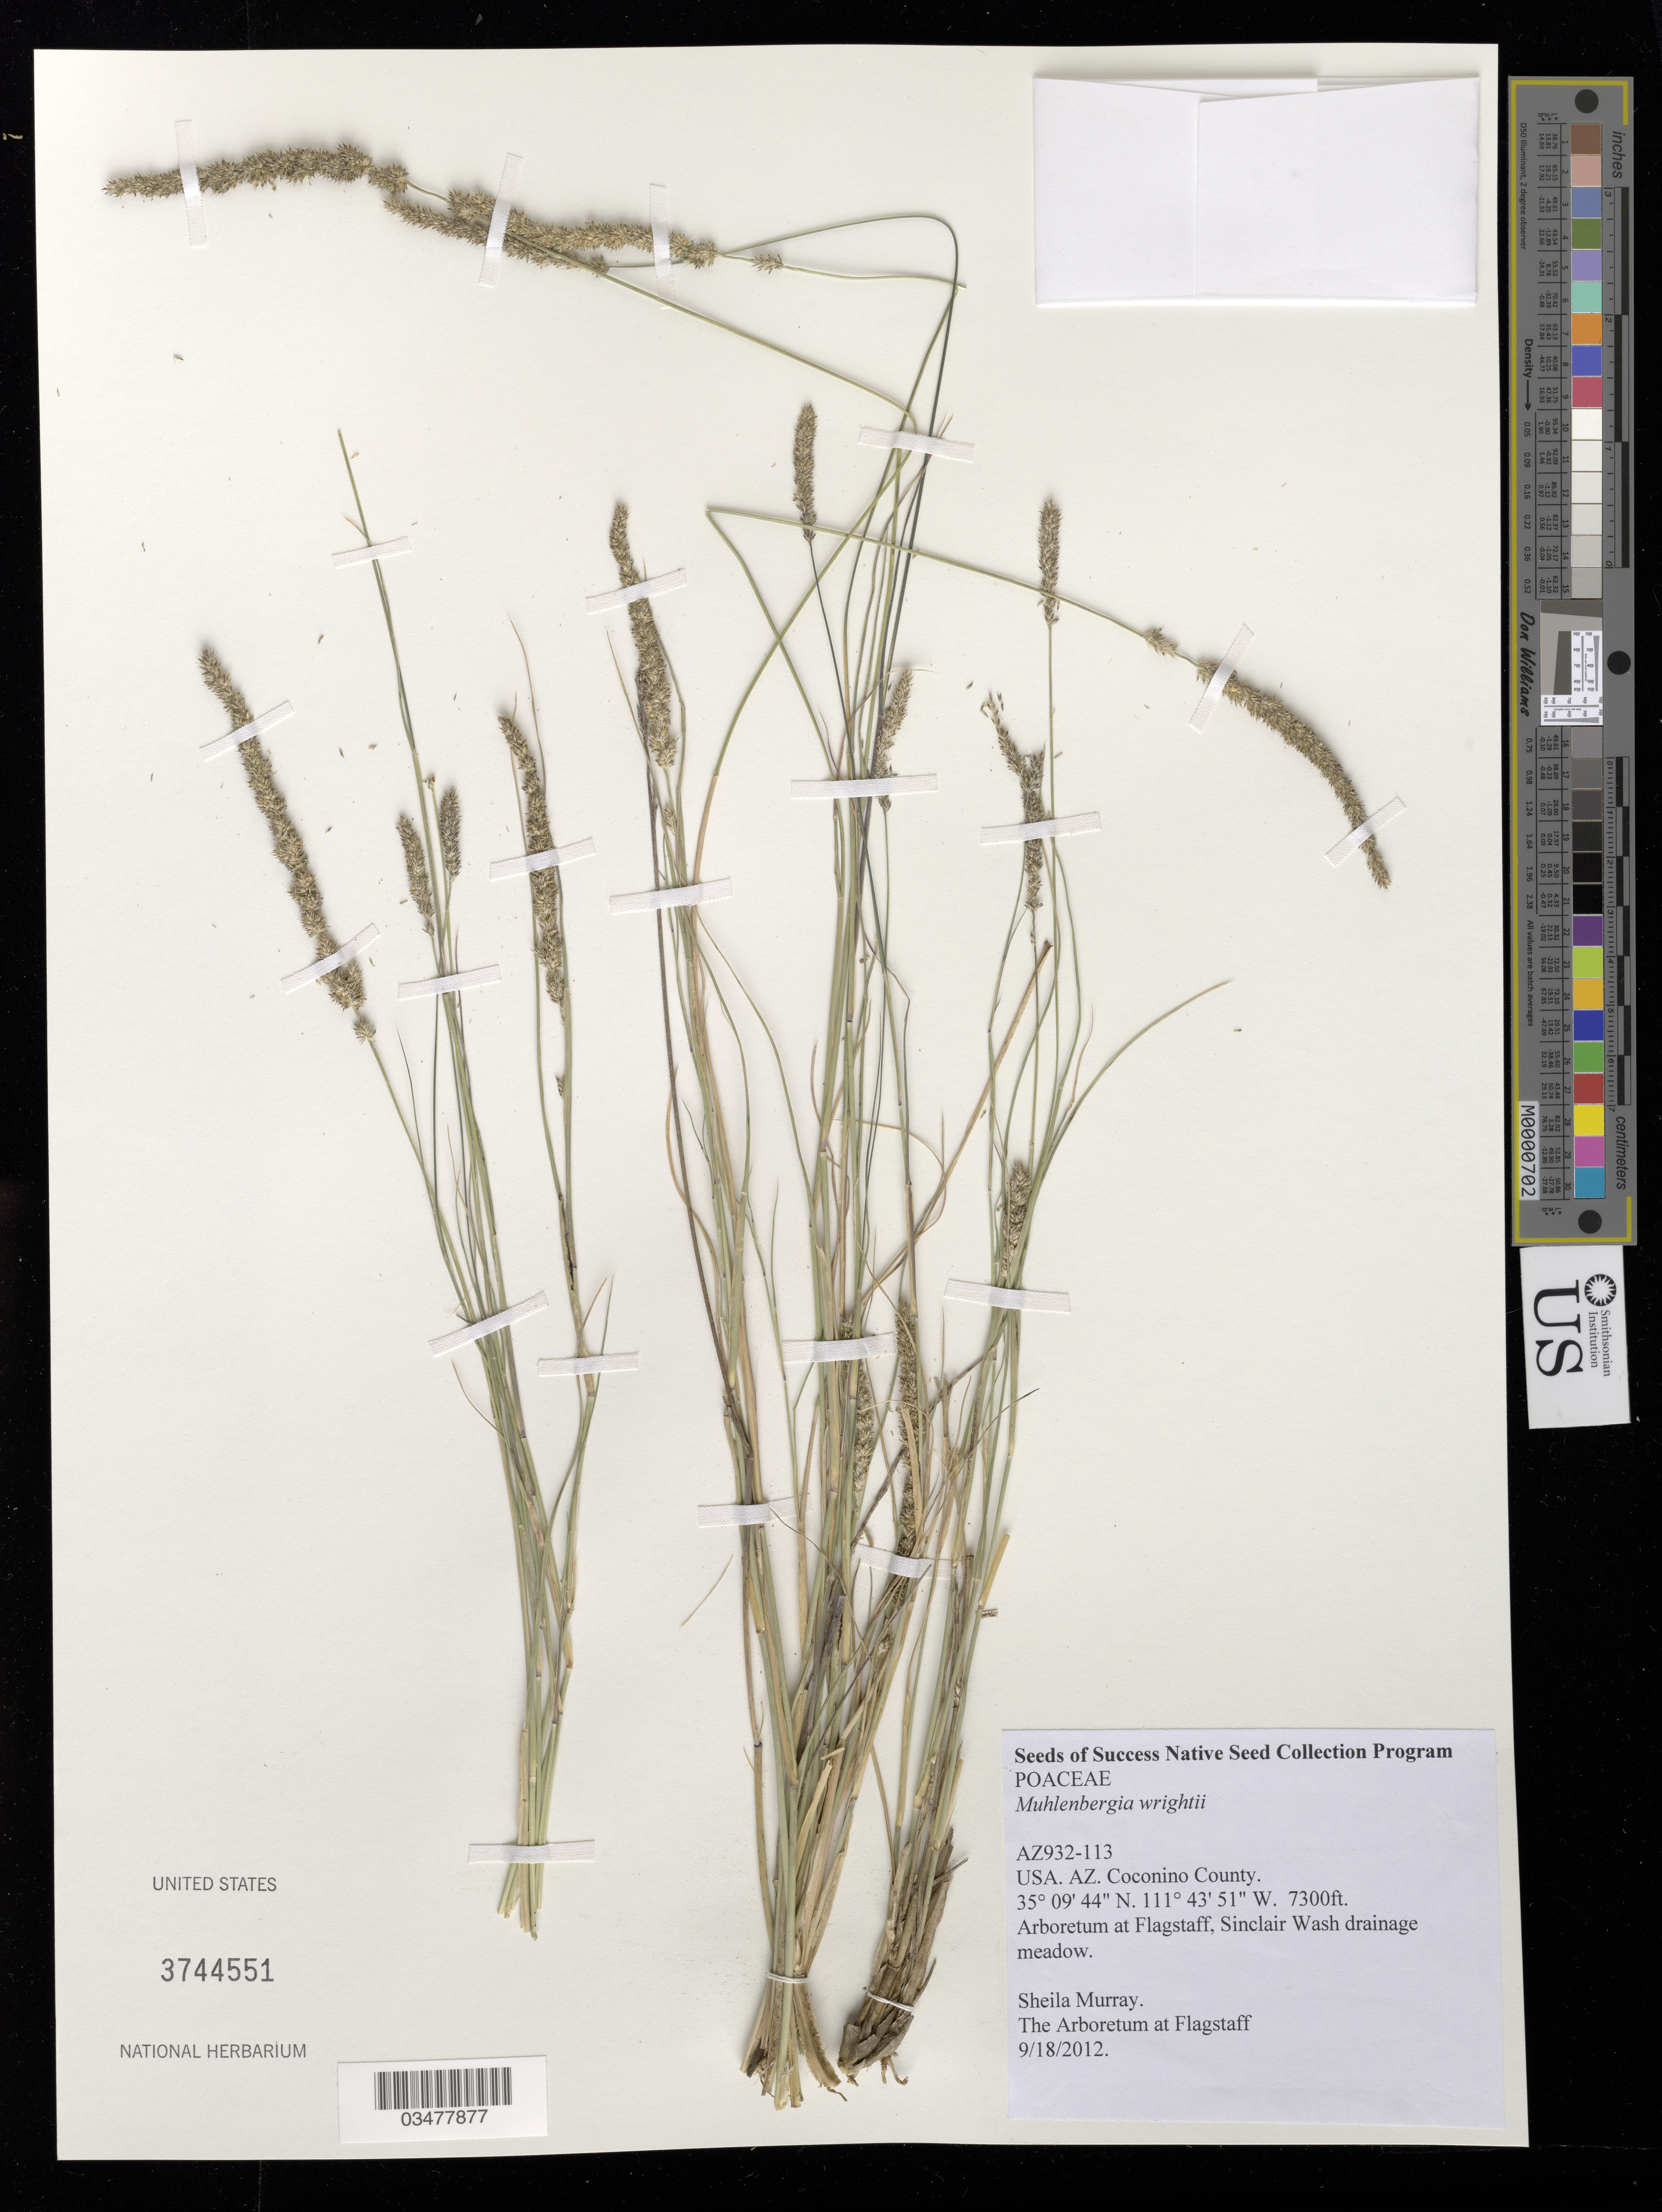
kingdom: Plantae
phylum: Tracheophyta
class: Liliopsida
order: Poales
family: Poaceae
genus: Muhlenbergia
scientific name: Muhlenbergia wrightii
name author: Vasey ex J.M. Coult.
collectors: S. Murray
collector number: AZ932-113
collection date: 2012-09-18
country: United States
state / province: Arizona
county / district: Coconino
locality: Sinclair Wash drainage meadow.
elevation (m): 2225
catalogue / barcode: US 3744551